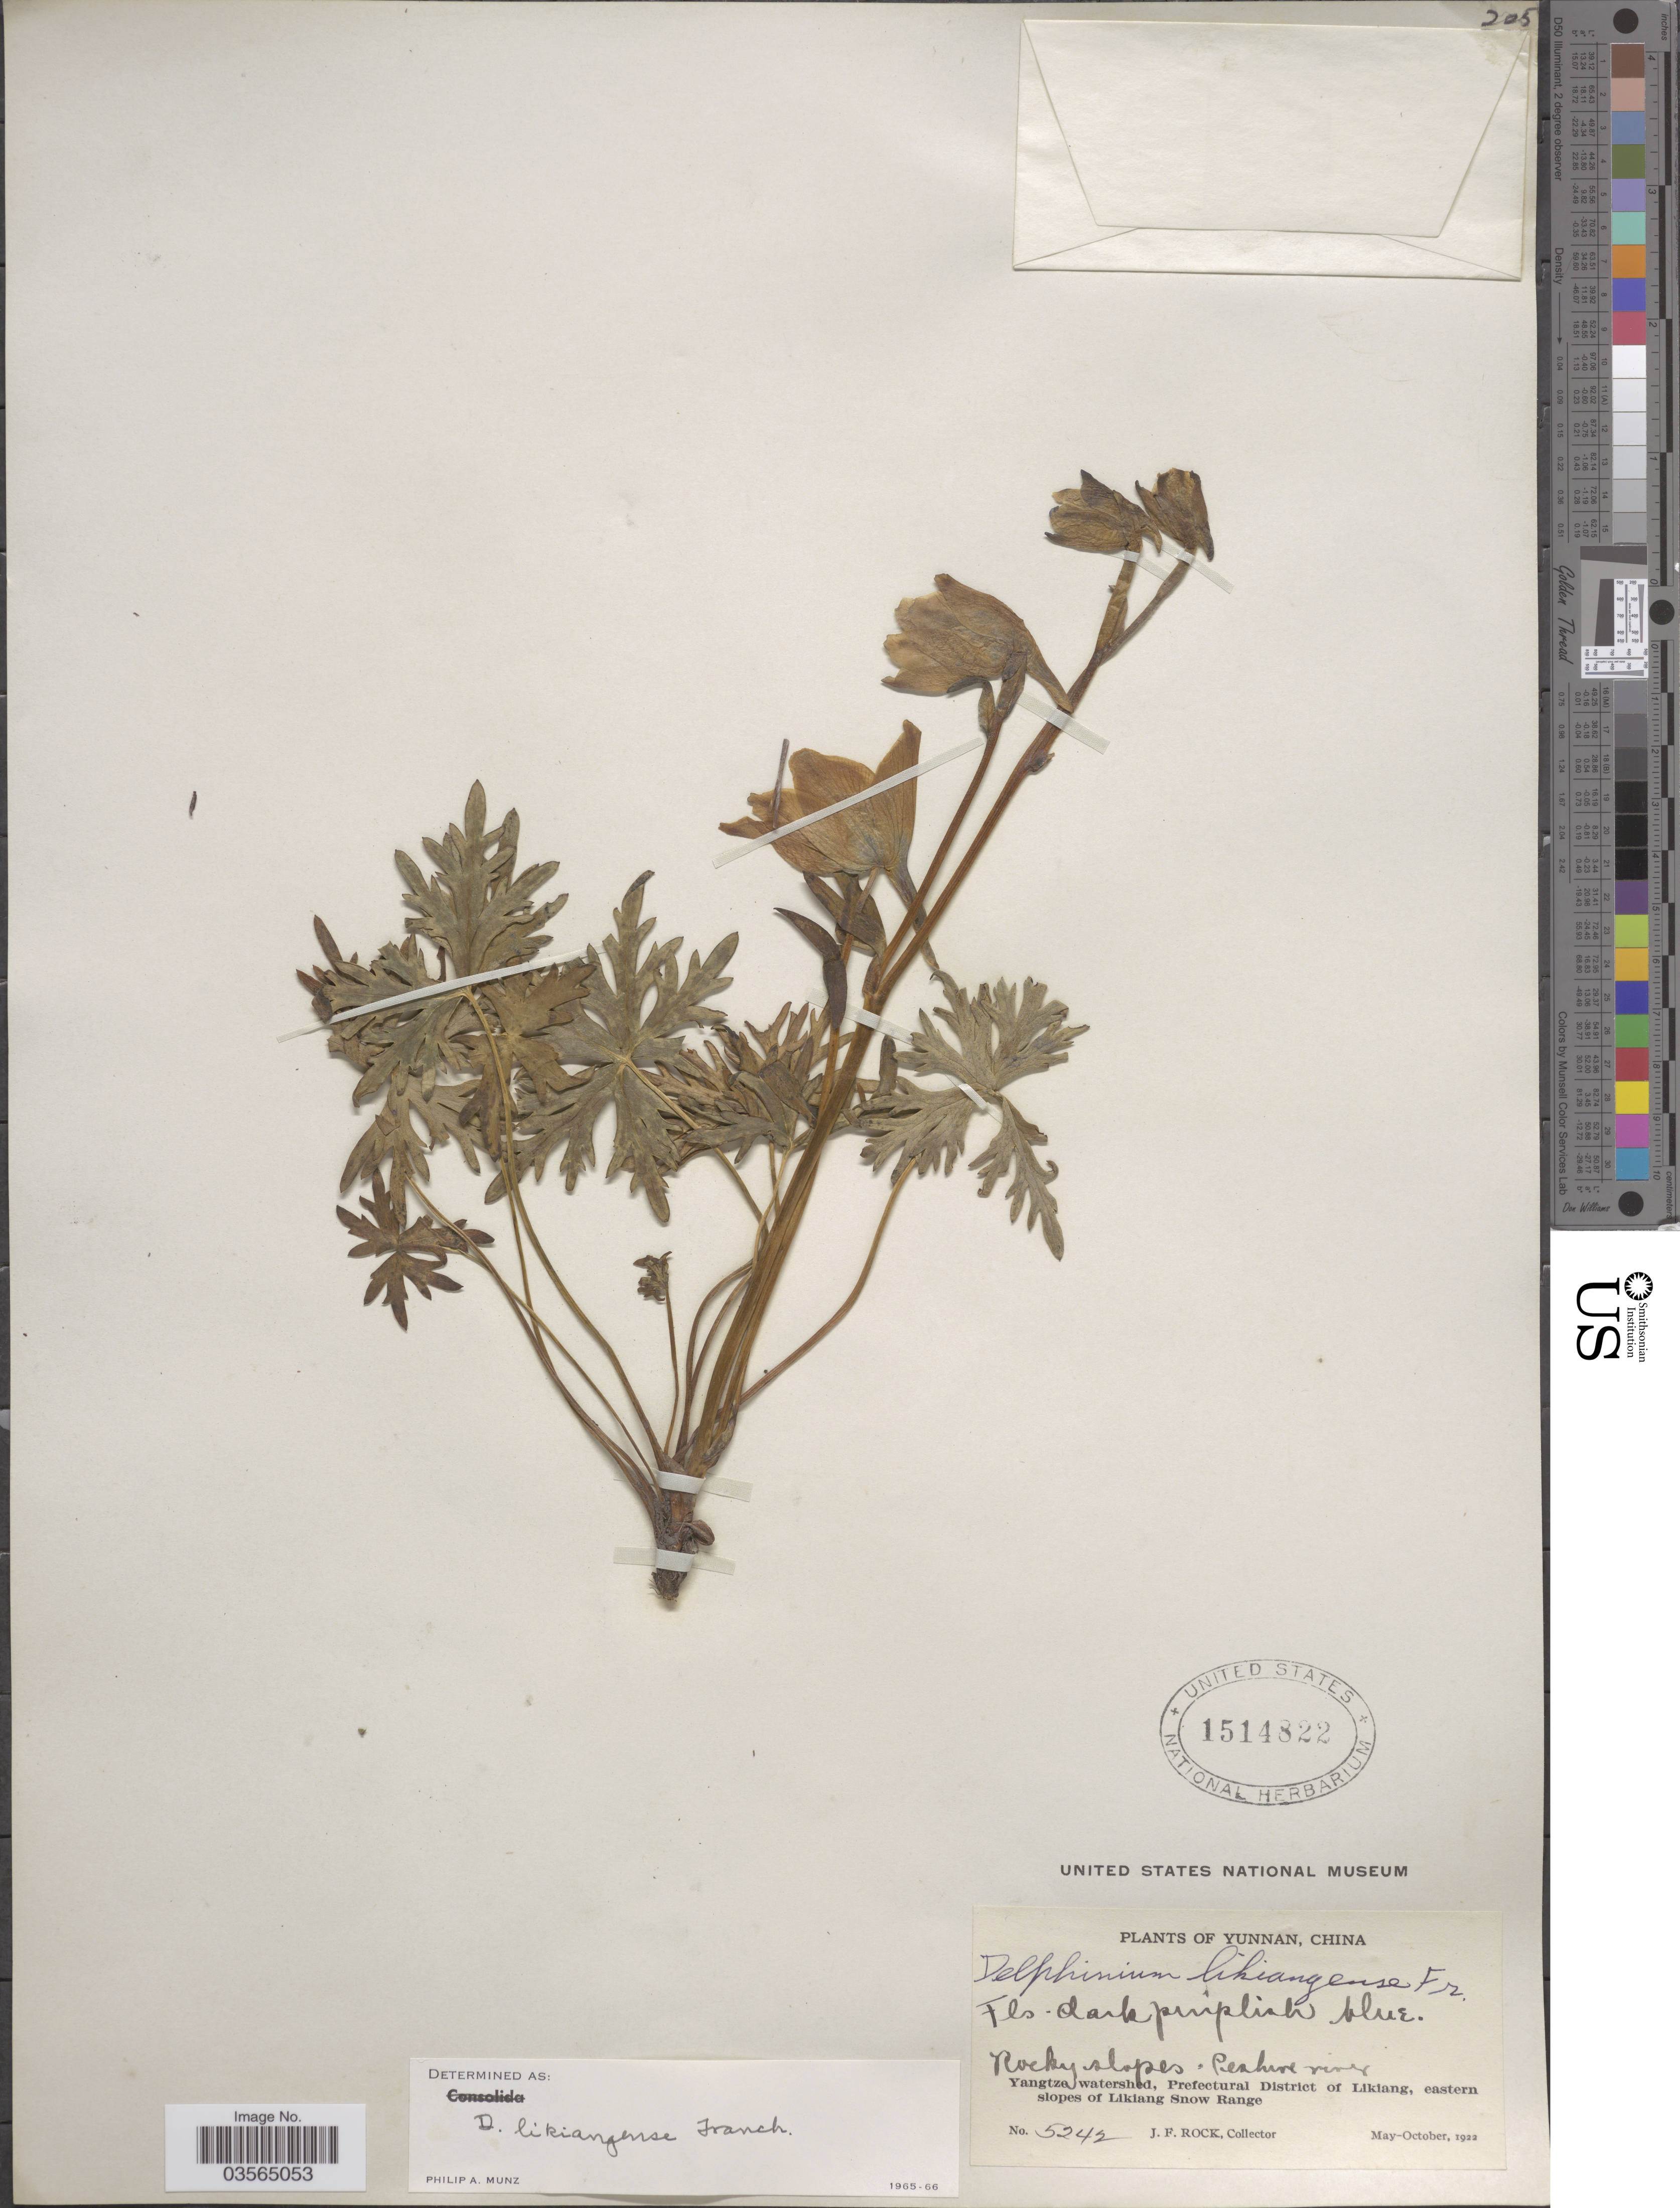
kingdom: Plantae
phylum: Tracheophyta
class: Magnoliopsida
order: Ranunculales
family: Ranunculaceae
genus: Delphinium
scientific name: Delphinium likiangense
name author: Franch.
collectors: J. Rock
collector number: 5242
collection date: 1922-05/1922-10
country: China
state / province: Yunnan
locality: Peshwe river. Yangtze watershed, Prefectural District of Likiang, eastern slopes of Likiang Snow Range.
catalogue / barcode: US 1514822